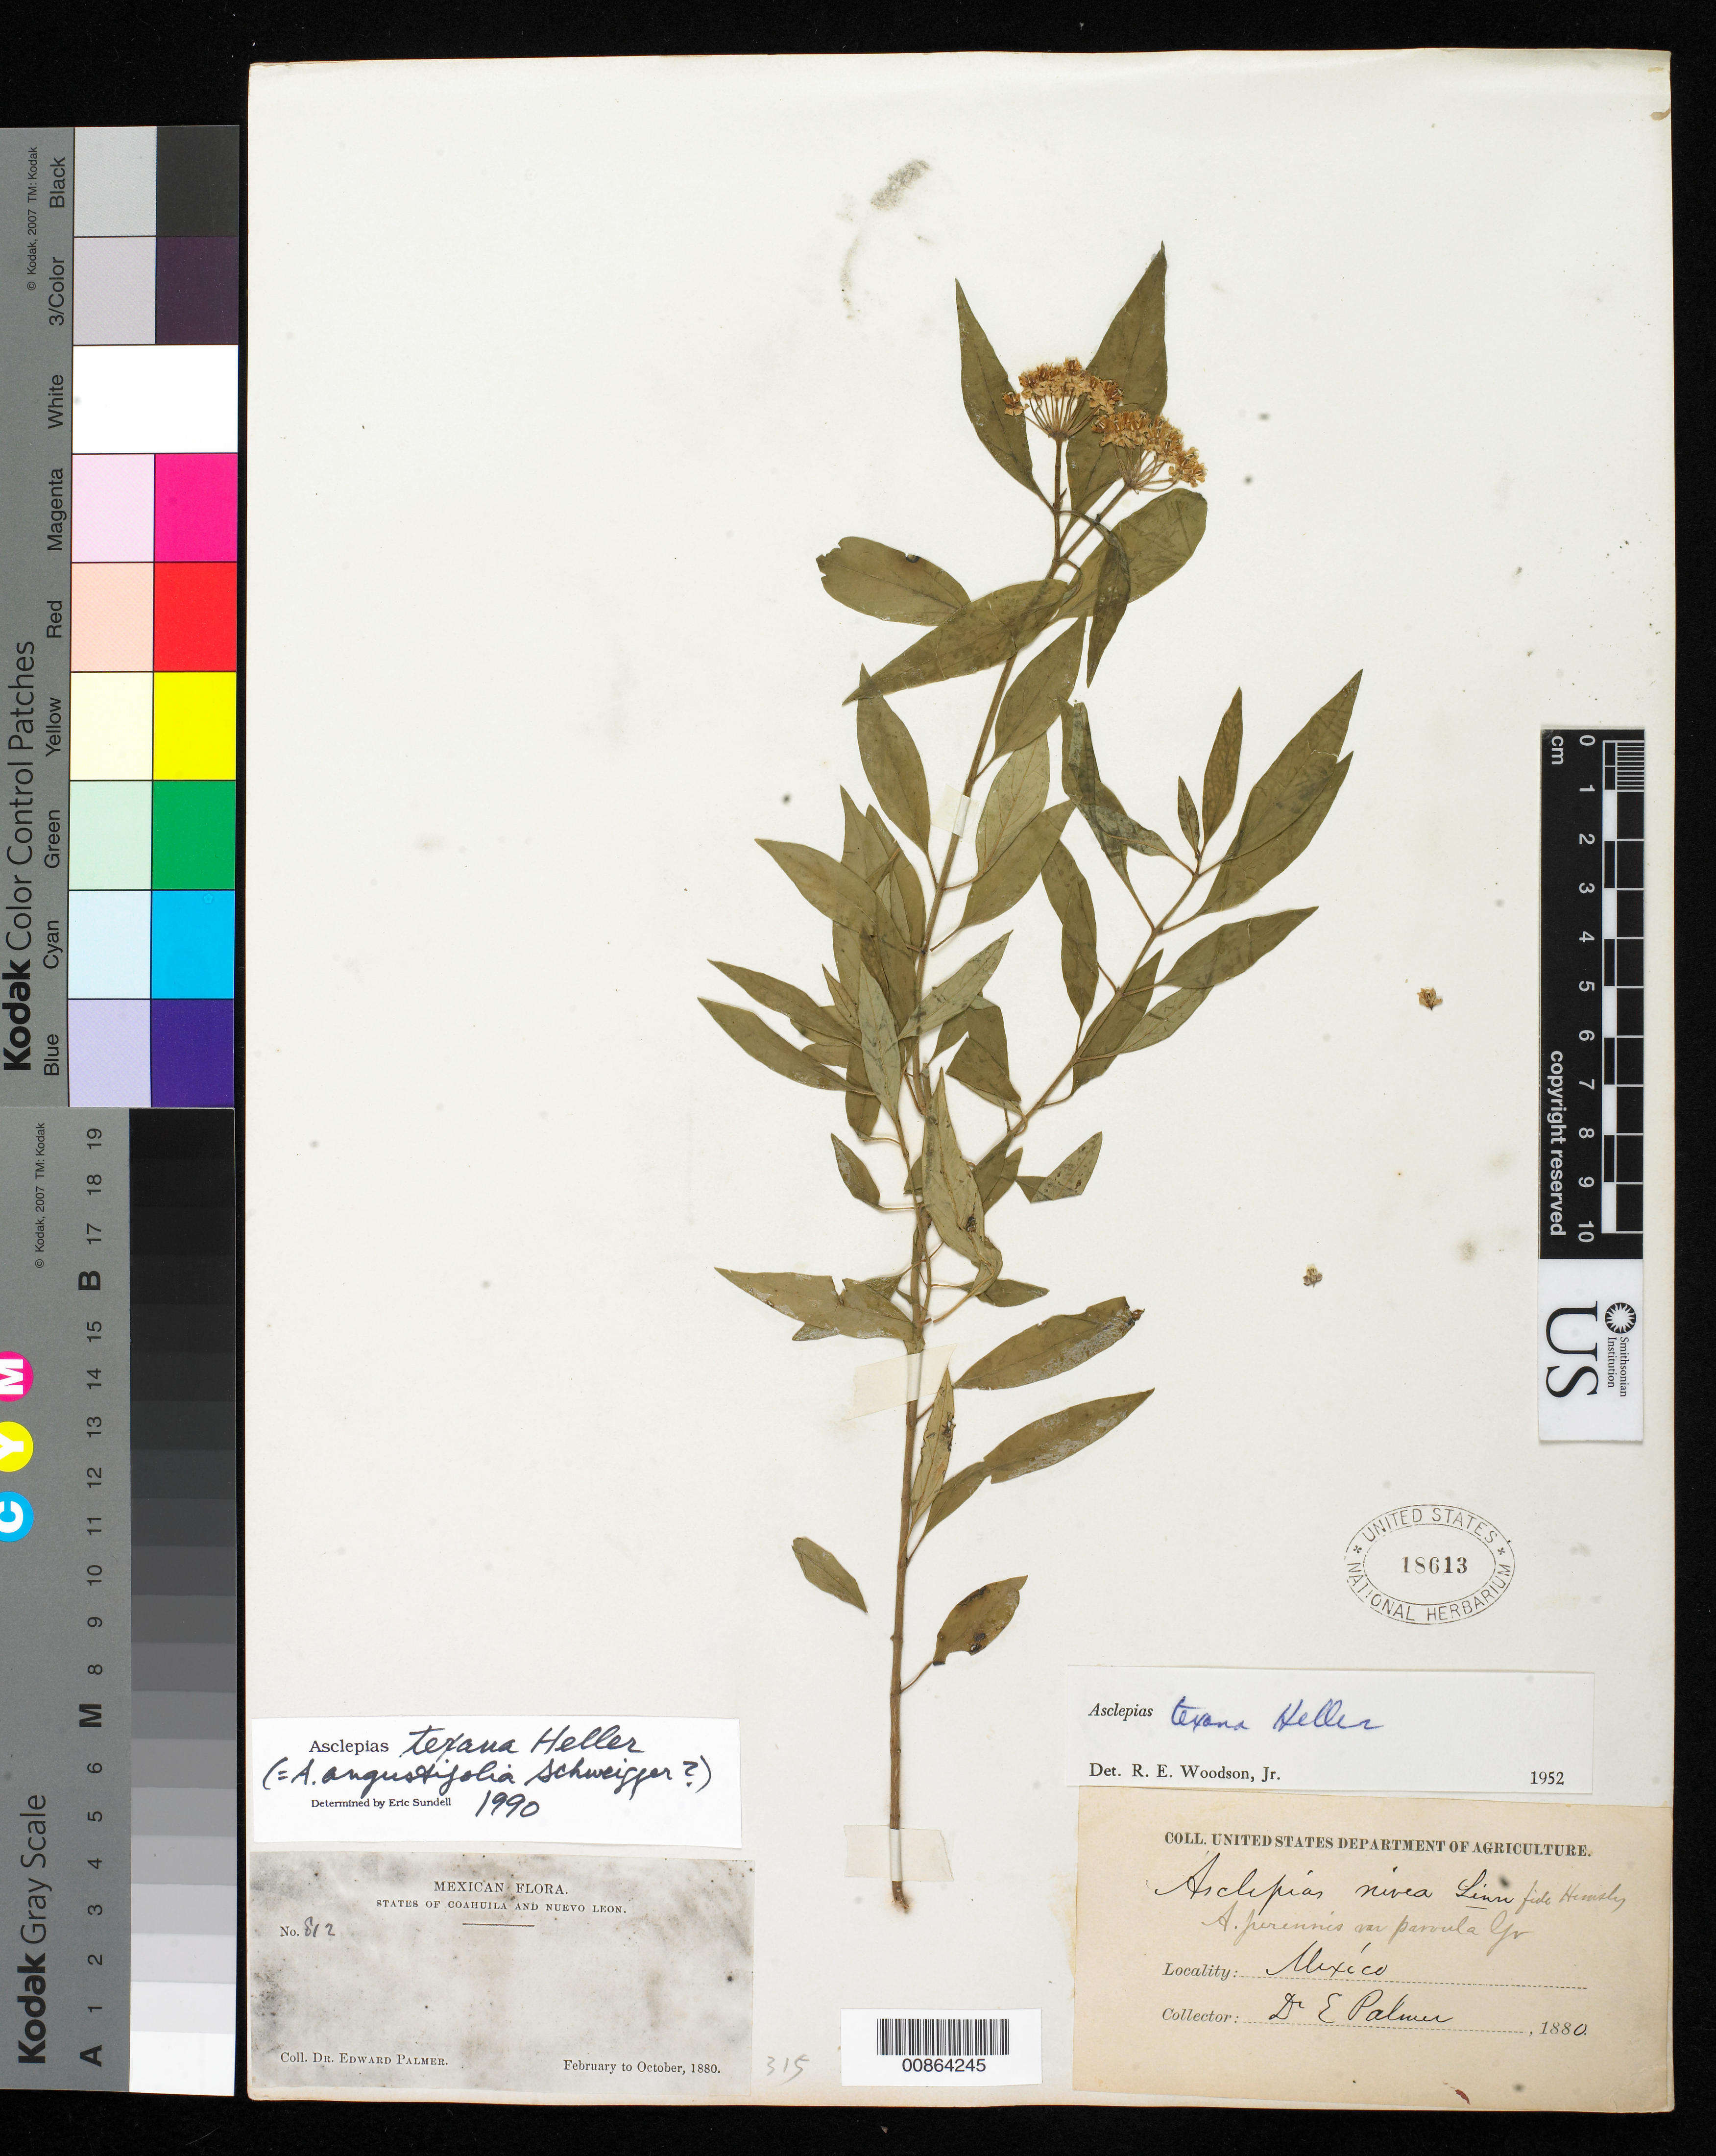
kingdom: Plantae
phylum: Tracheophyta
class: Magnoliopsida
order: Gentianales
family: Apocynaceae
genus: Asclepias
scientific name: Asclepias texana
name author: A. Heller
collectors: E. Palmer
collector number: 812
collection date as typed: Feb 1880 to -- Oct 1880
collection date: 1880-02/1880-10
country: Mexico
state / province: Coahuila / Nuevo León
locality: States of Coahuila and Nuevo León.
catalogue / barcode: US 18613